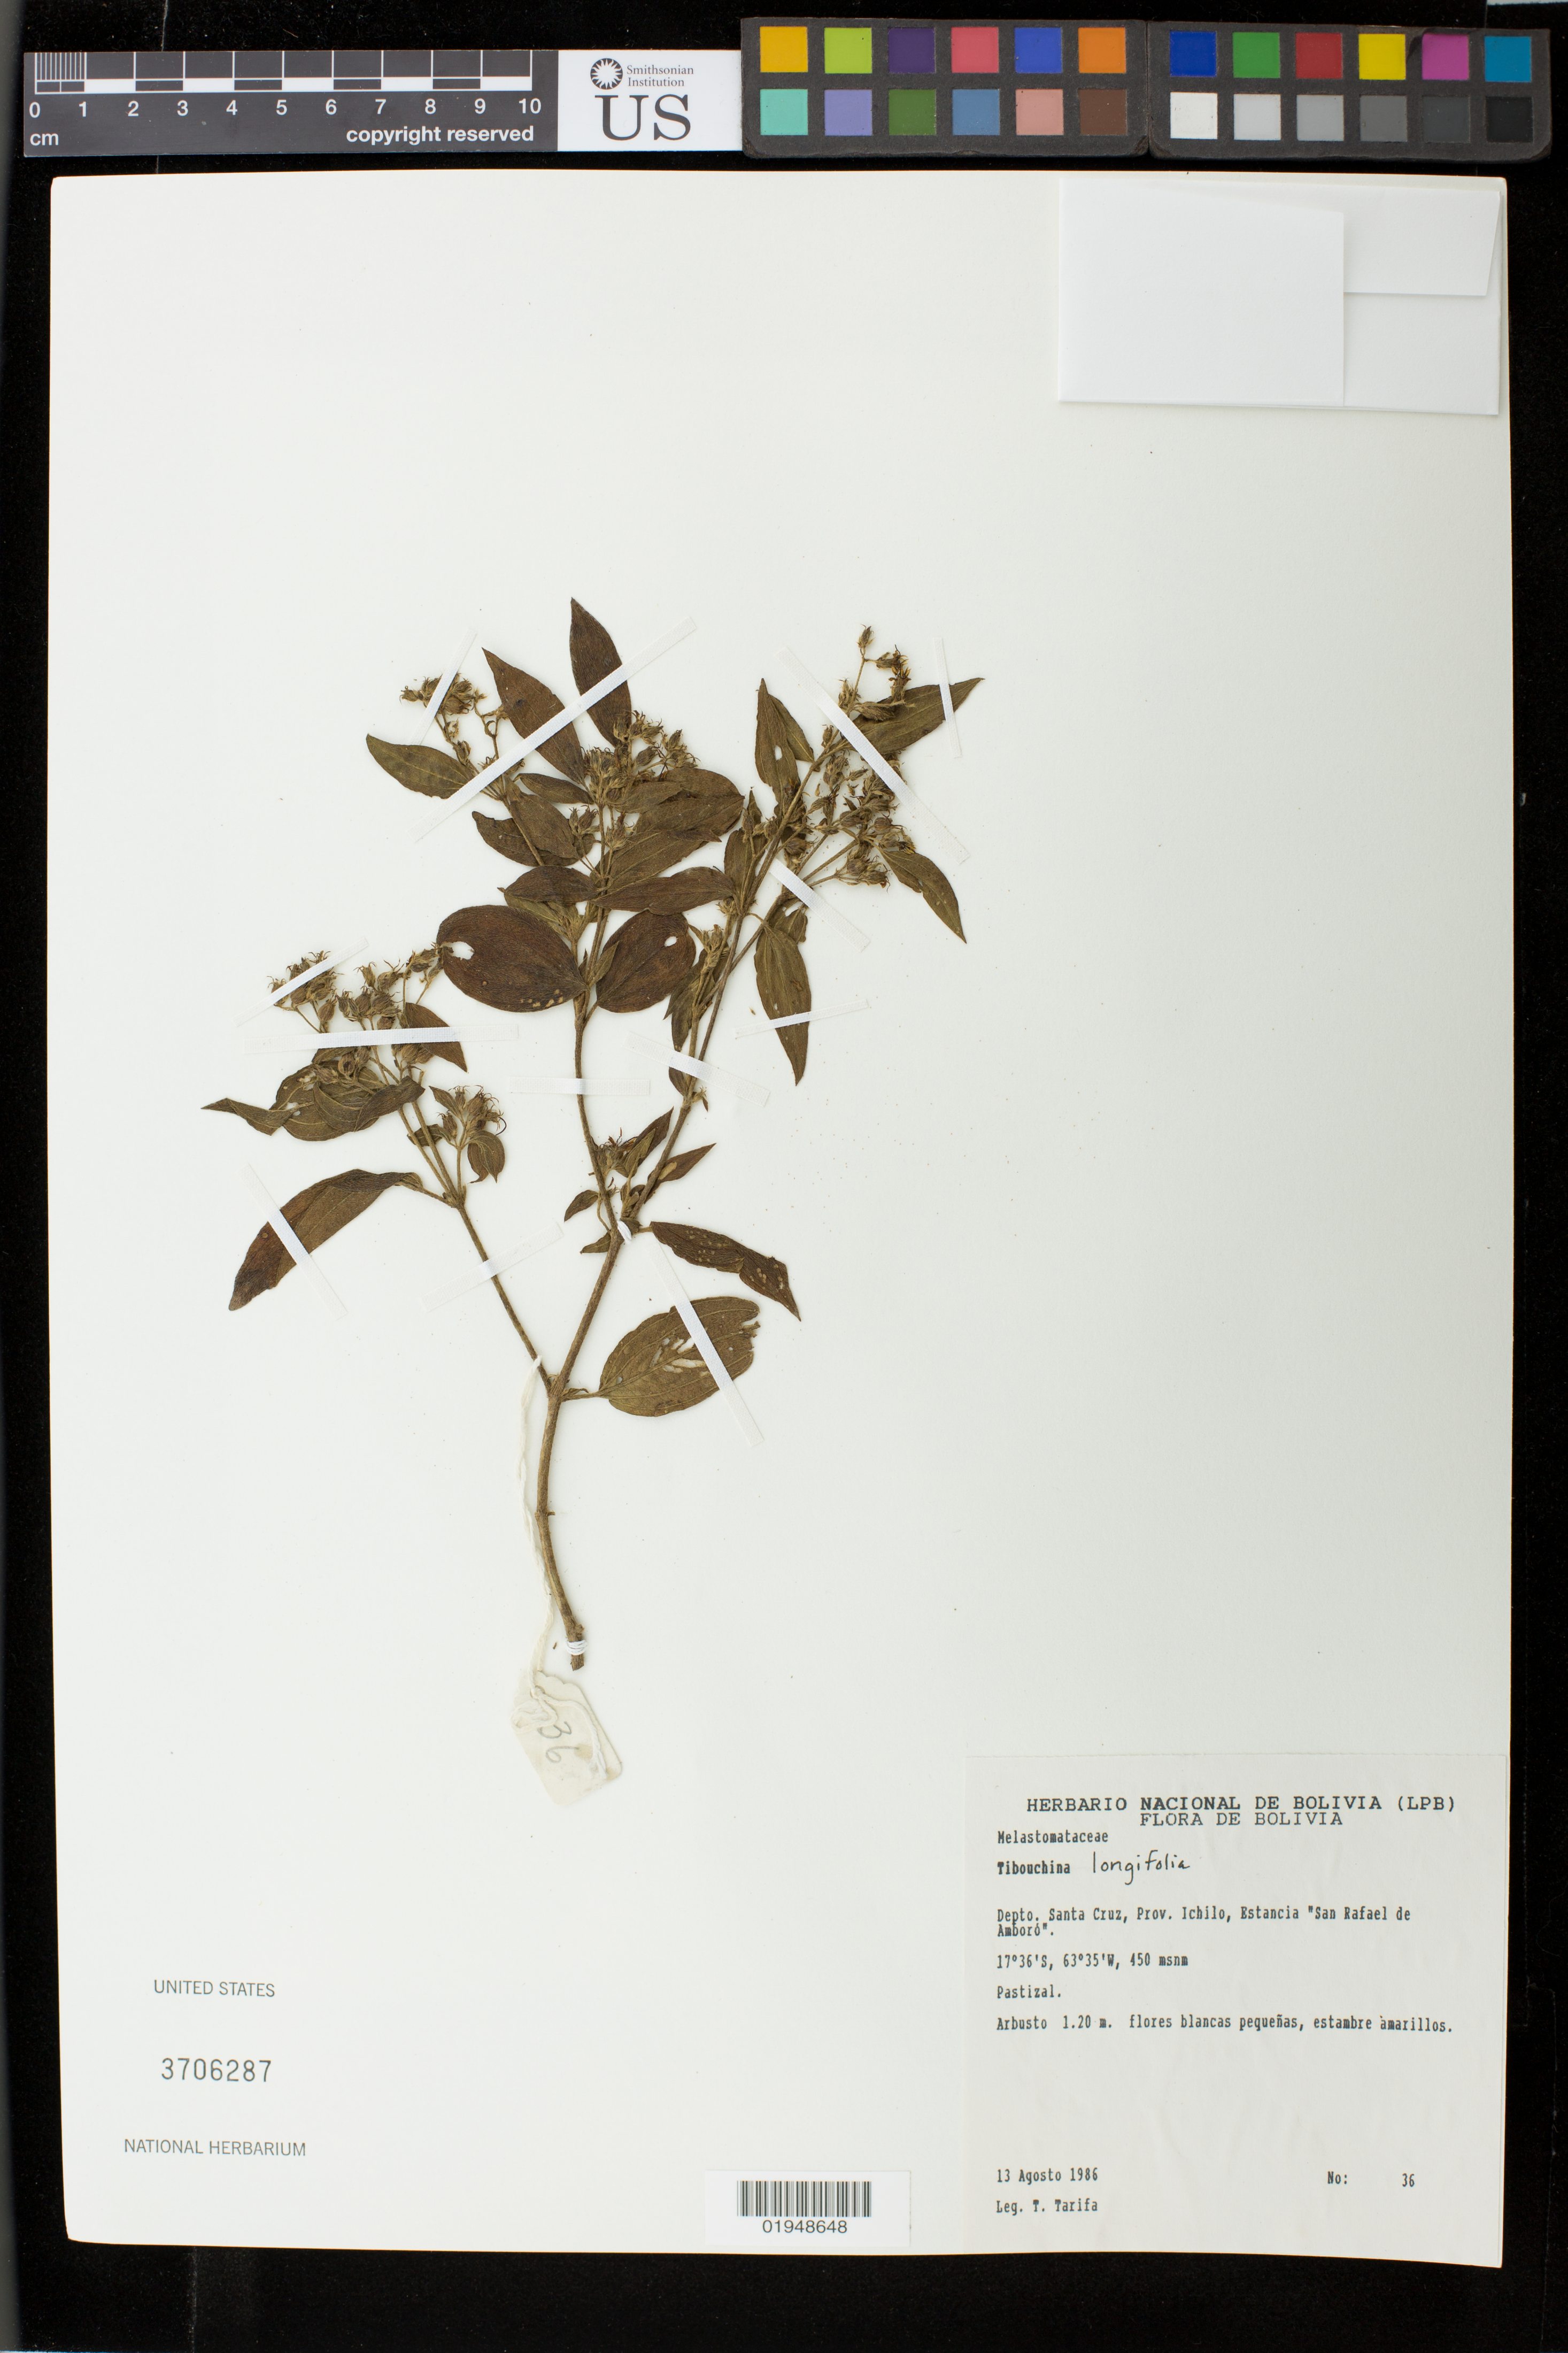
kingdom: Plantae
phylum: Tracheophyta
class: Magnoliopsida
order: Myrtales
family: Melastomataceae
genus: Chaetogastra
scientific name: Chaetogastra longifolia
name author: (Vahl) DC.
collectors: T. Tarifa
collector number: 36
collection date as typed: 13 Agosto 1986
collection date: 1986-08-13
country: Bolivia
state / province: Santa Cruz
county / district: Ichilo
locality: Estancia "San Rafael de Amboro"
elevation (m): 450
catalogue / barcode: US 3706287